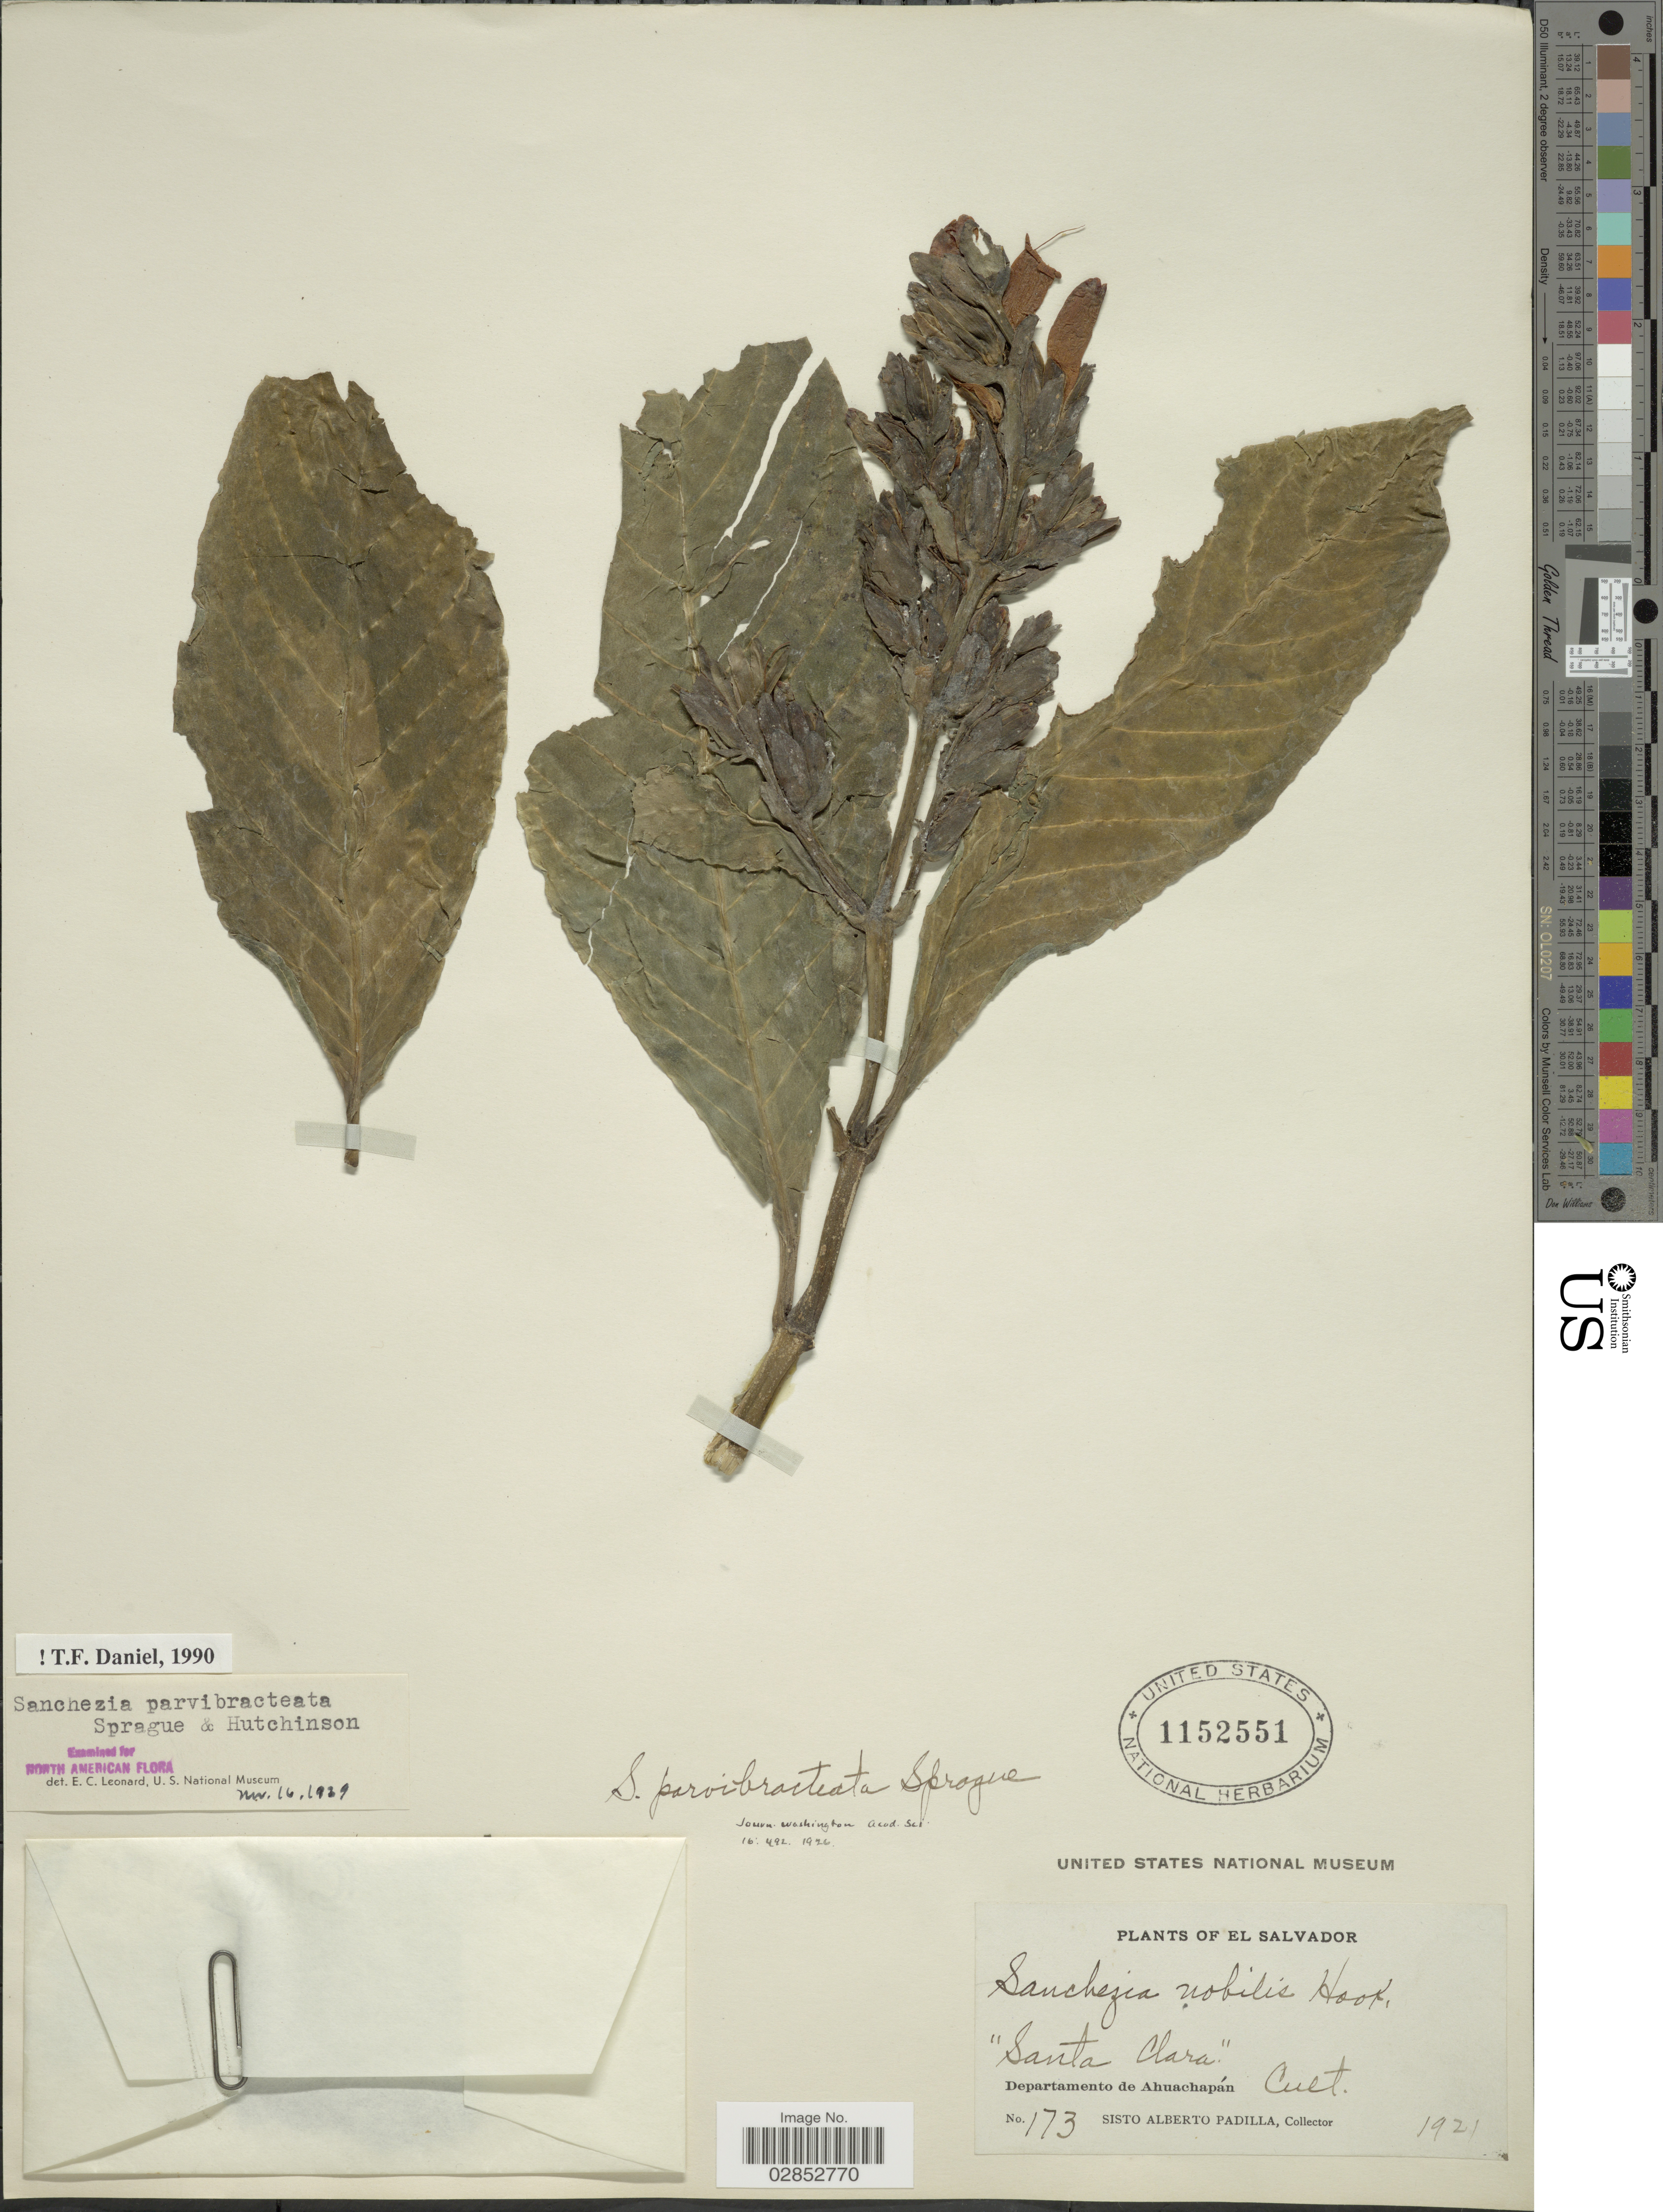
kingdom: Plantae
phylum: Tracheophyta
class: Magnoliopsida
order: Lamiales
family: Acanthaceae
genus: Sanchezia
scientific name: Sanchezia parvibracteata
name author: Sprague & Hutch.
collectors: S. A. Padilla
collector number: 173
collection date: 1921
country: El Salvador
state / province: Ahuachapan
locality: Santa Clara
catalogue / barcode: US 1152551